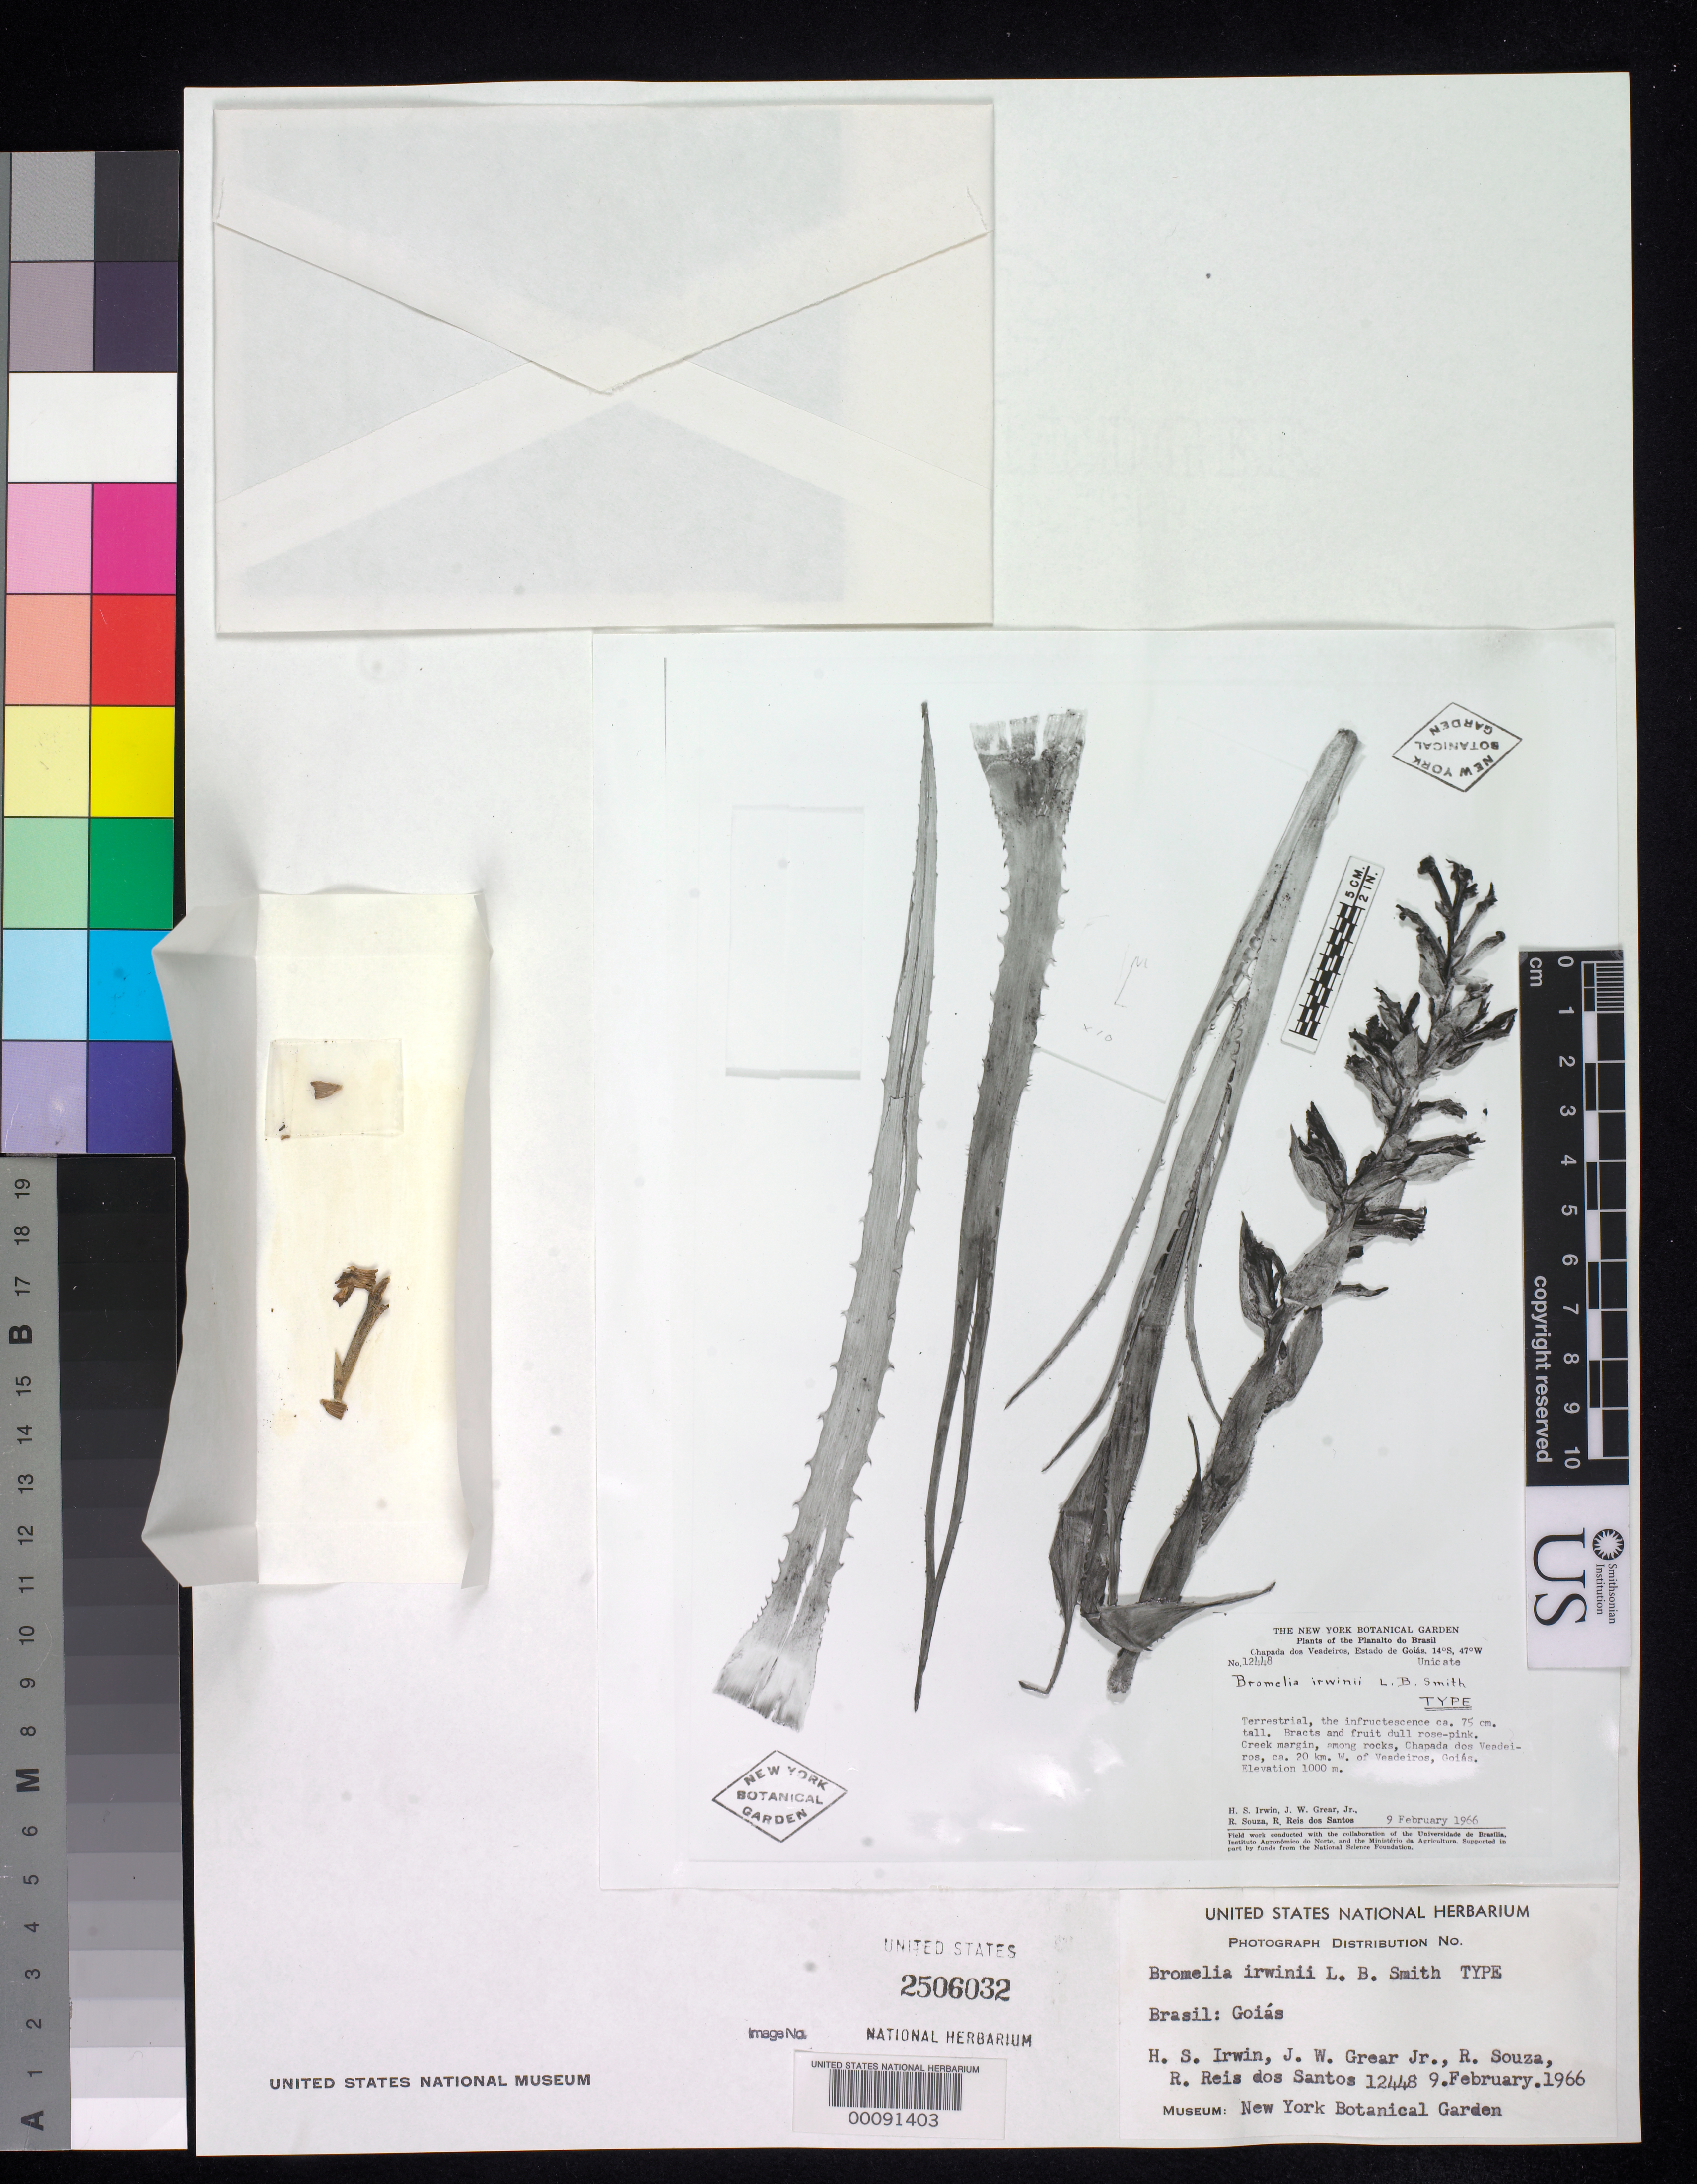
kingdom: Plantae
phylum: Tracheophyta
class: Liliopsida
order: Poales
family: Bromeliaceae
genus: Bromelia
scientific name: Bromelia irwinii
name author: L.B. Sm.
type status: Isotype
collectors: H. Irwin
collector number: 12448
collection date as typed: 09 Feb 1966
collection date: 1966-02-09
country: Brazil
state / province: Goiás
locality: Chapada dos Veadeiros.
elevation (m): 1000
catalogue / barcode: US 2506032